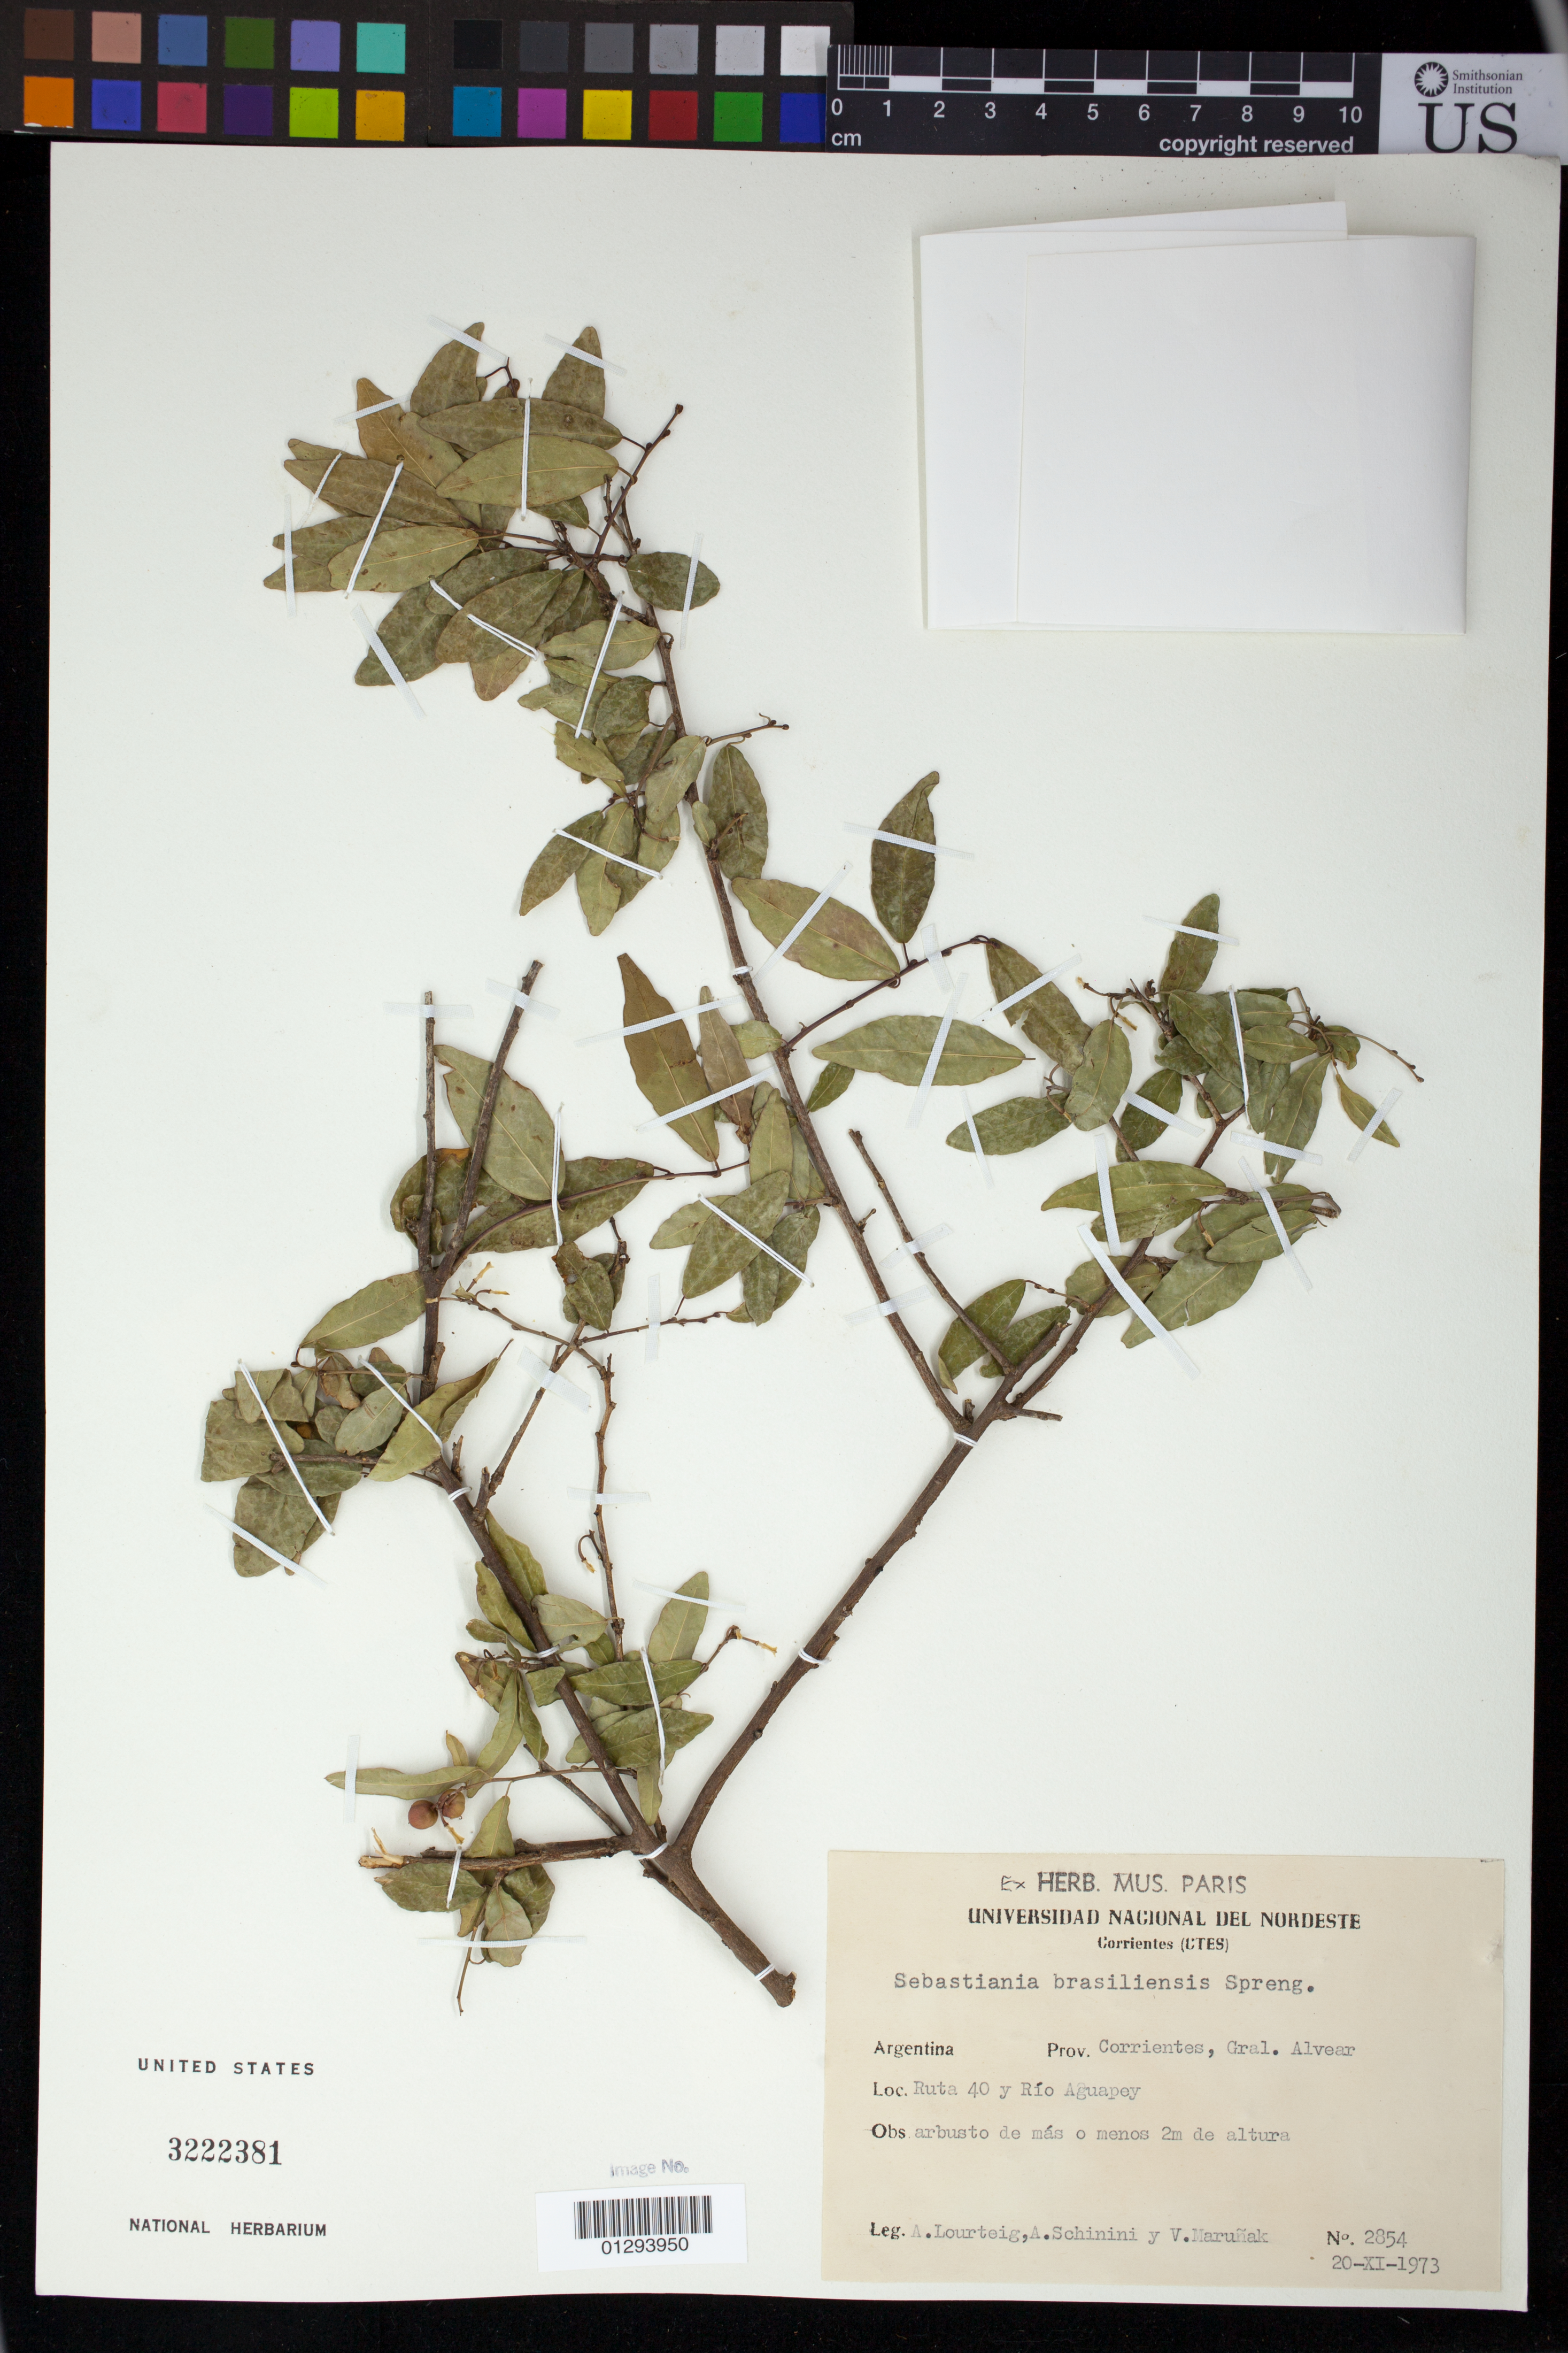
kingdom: Plantae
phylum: Tracheophyta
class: Magnoliopsida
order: Malpighiales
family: Euphorbiaceae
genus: Sebastiania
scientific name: Sebastiania brasiliensis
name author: Spreng.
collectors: A. Lourteig, A. Schinini & V. Marunak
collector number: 2854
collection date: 1973-11-20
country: Argentina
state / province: Corrientes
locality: Gral. Alvear. Ruta 40 y Rio Aguapey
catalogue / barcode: US 3222381